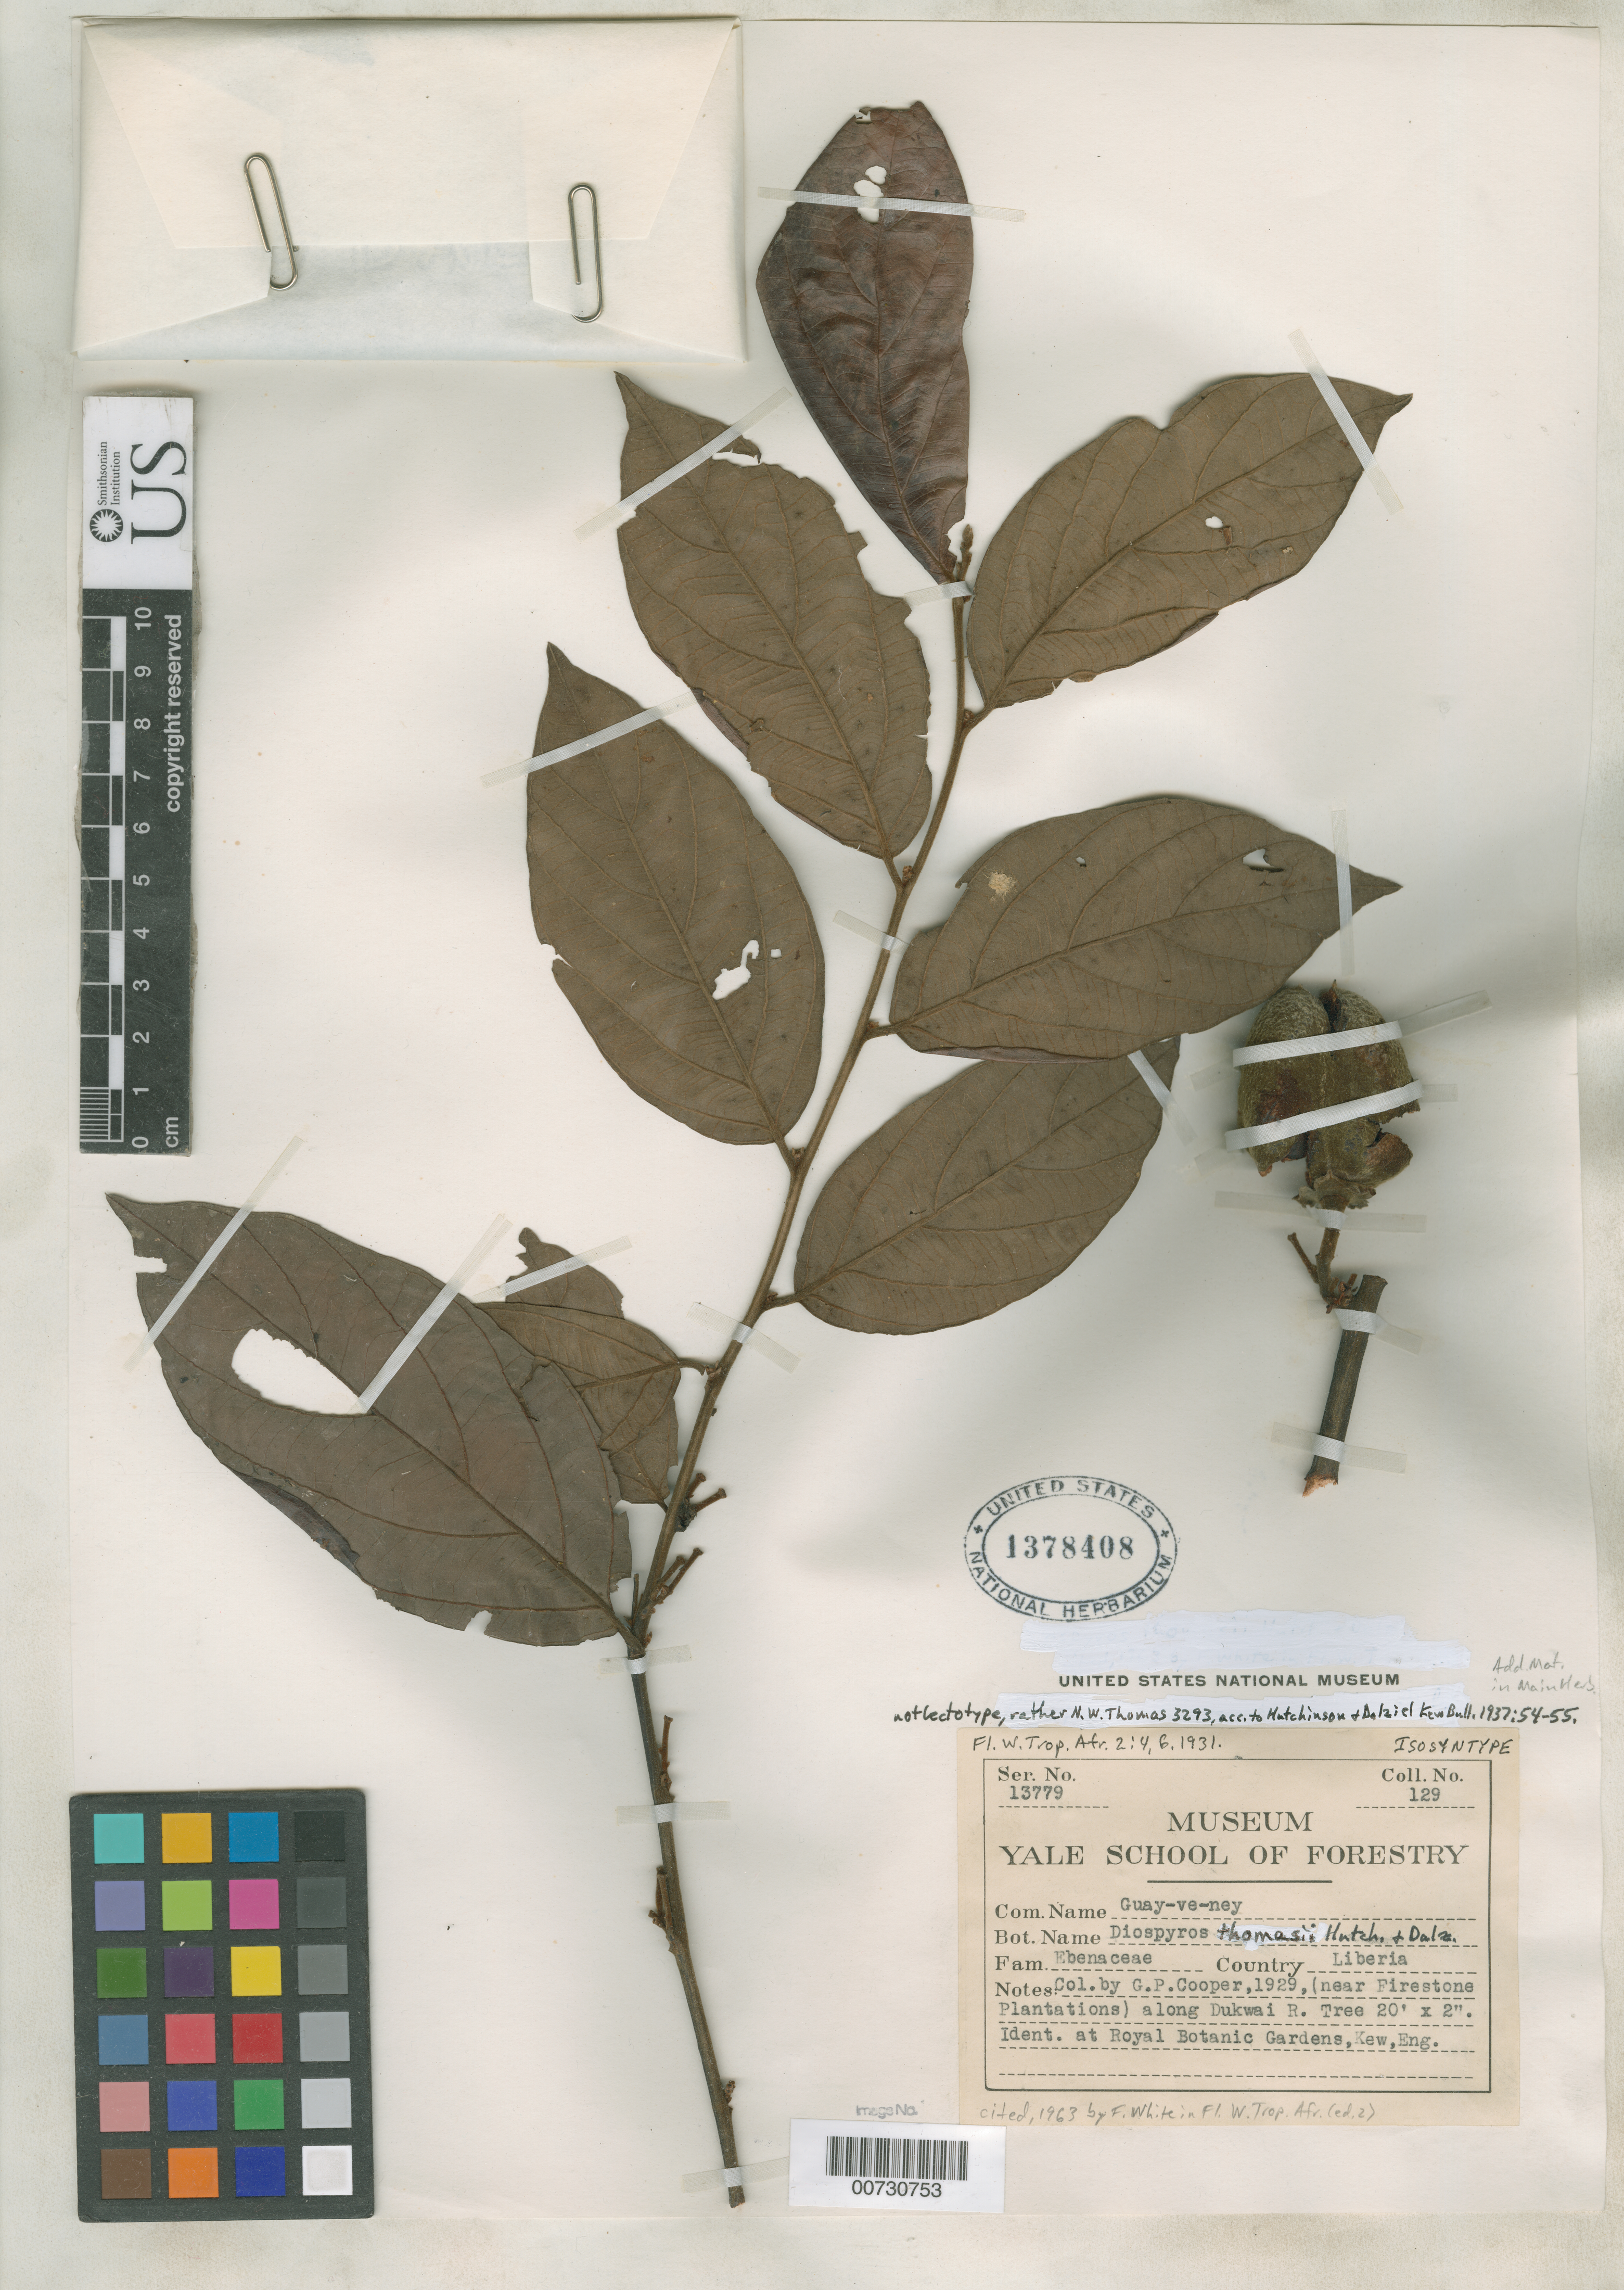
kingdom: Plantae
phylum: Tracheophyta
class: Magnoliopsida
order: Ericales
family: Ebenaceae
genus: Diospyros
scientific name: Diospyros thomasii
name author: Hutch. & Dalziel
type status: Isosyntype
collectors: G. Cooper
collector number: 129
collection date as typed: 1929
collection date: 1929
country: Liberia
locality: Along Dukwai river (near Firestone Plantation)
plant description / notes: Not lectotype, rather N.W. Thomas 3293, acc. to Hutchinson & Dalziel in Kew Bull. 1937:54-55.; Common name: Guay-ve-ney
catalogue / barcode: US 1378408